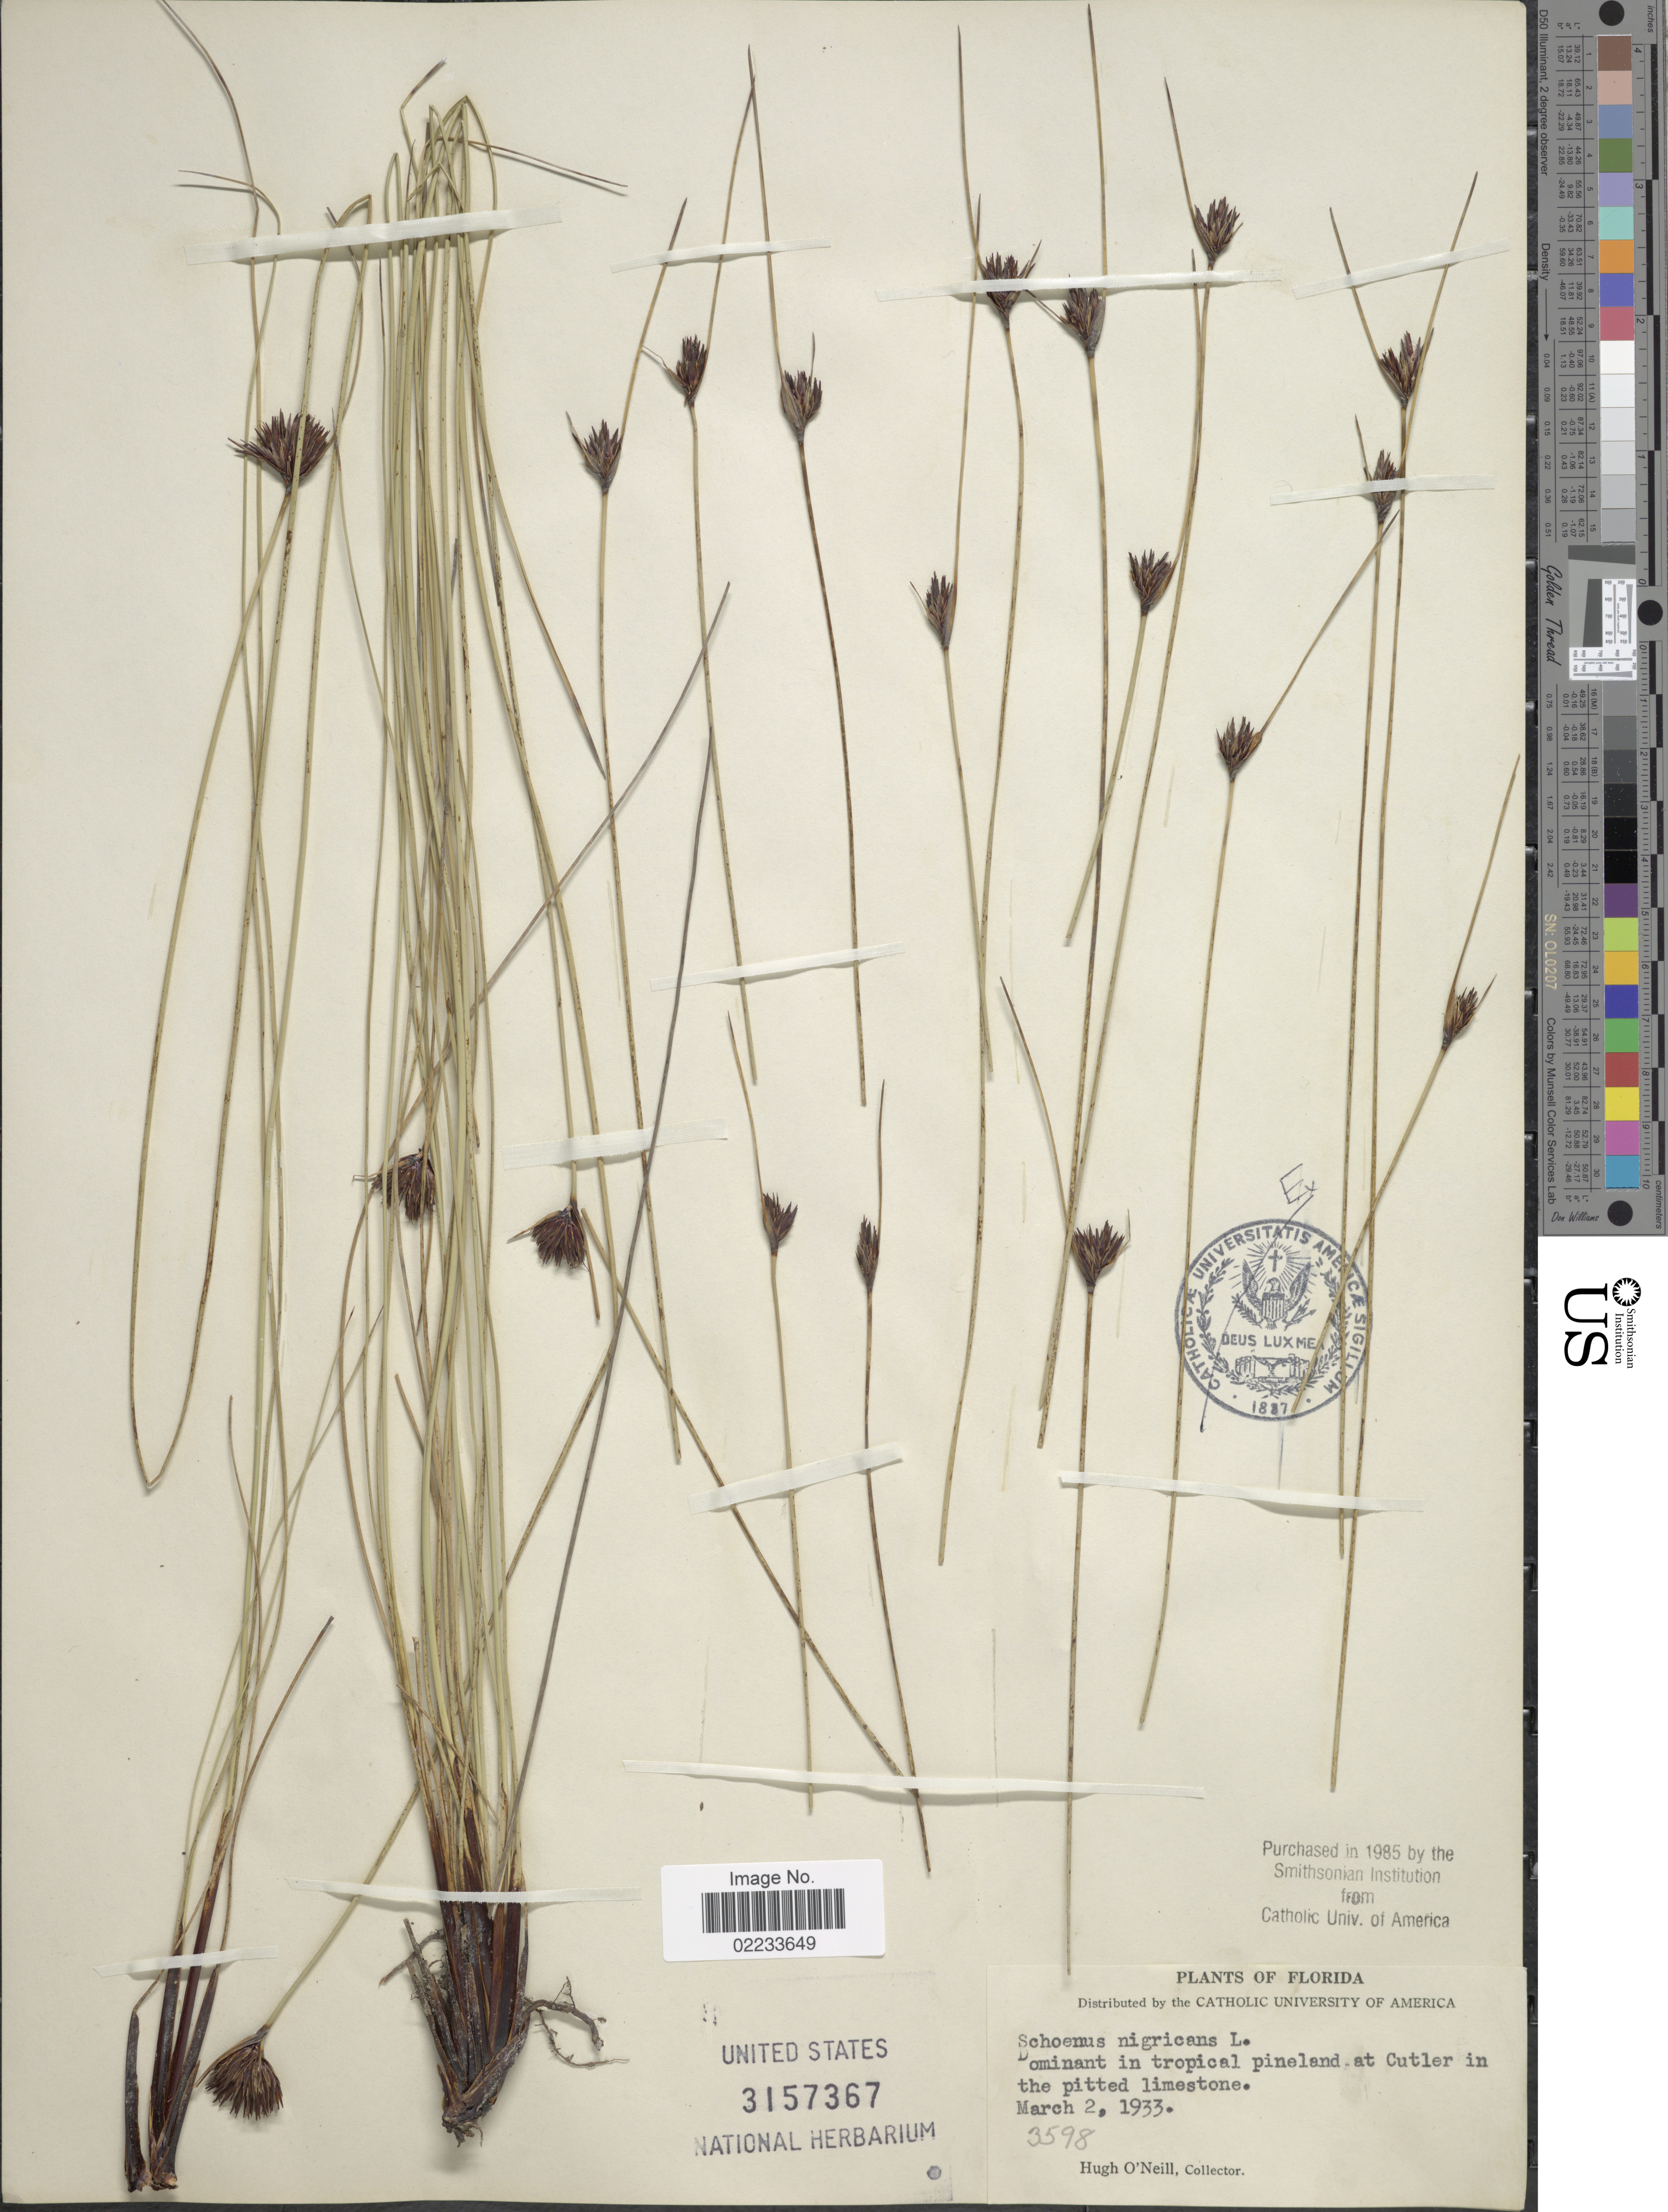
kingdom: Plantae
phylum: Tracheophyta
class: Liliopsida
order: Poales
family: Cyperaceae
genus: Schoenus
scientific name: Schoenus nigricans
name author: L.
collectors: H. O'Neill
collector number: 3598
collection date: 1933-03-02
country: United States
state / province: Florida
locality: Dominant in tropical pineland at Cutler in the pitted limestone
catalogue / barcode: US 3157367